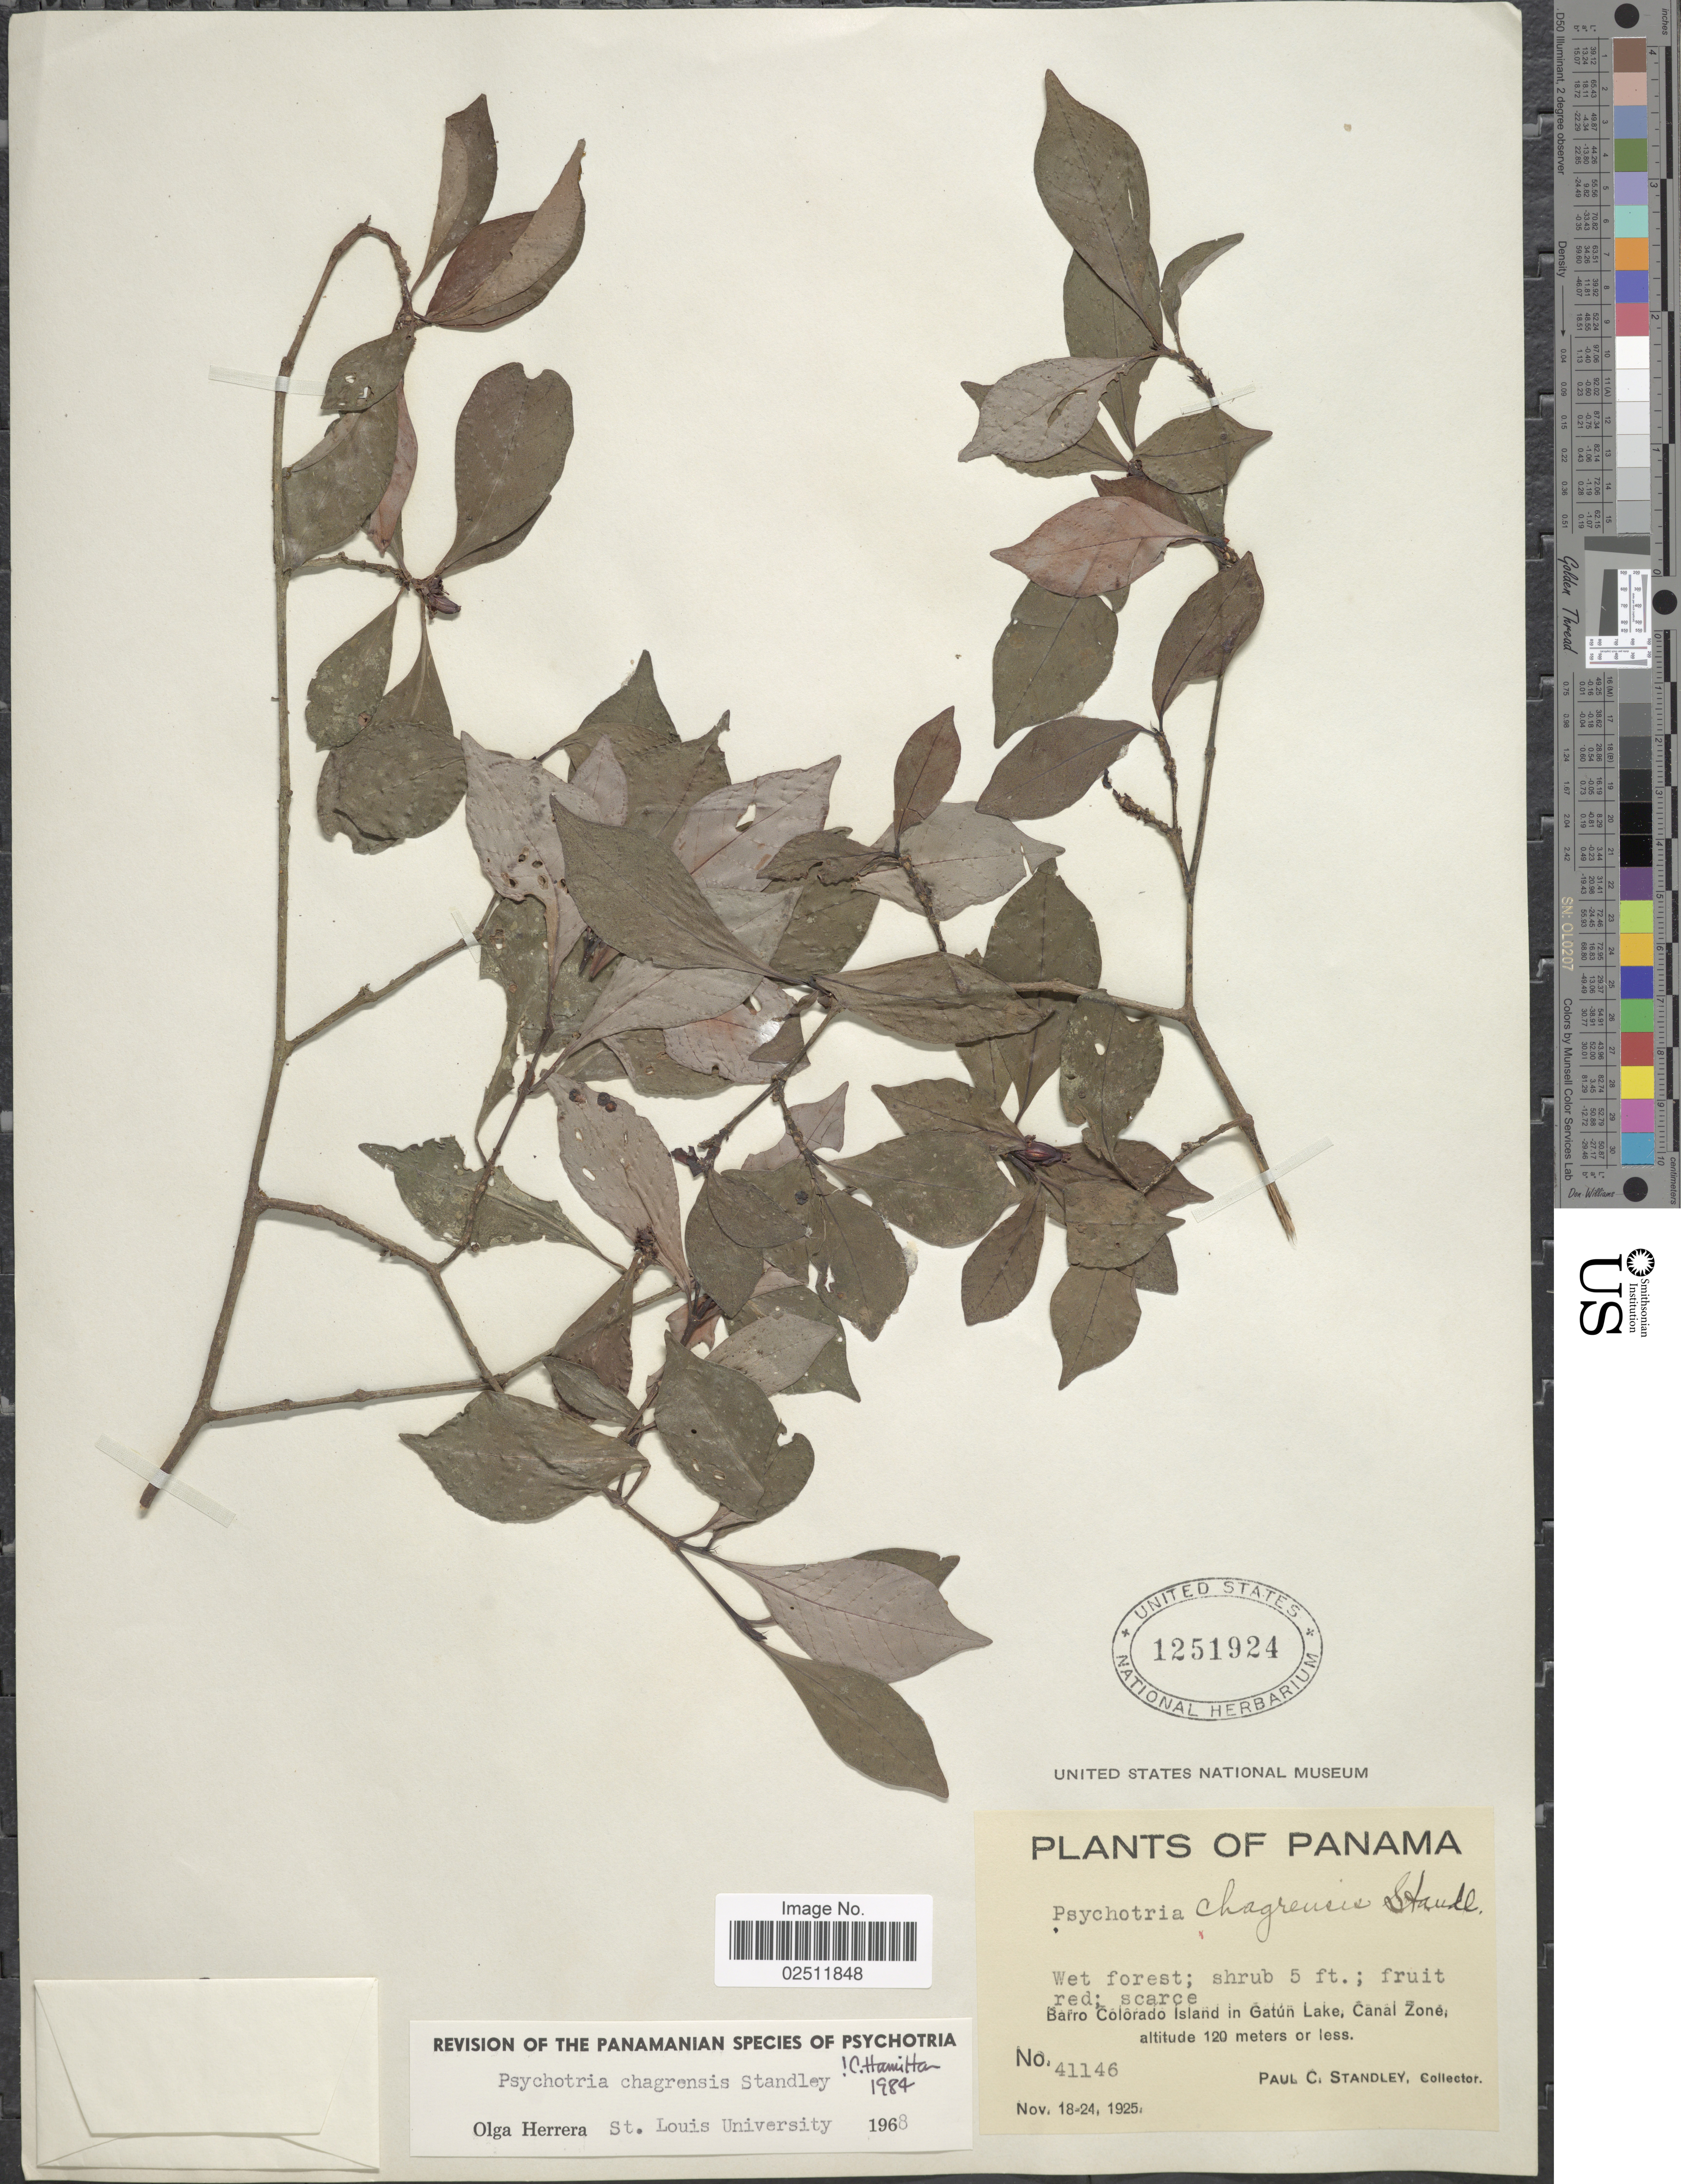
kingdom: Plantae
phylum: Tracheophyta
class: Magnoliopsida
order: Gentianales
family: Rubiaceae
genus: Psychotria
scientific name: Psychotria chagrensis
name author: Standl.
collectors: P. C. Standley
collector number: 41146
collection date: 1925-11-18/1925-11-24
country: Panama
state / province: Panamá Oeste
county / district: Canal Zone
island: Barro Colorado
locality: Barro Colorado Island in Gatún Lake, Canal Zone.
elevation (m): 120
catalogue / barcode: US 1251924